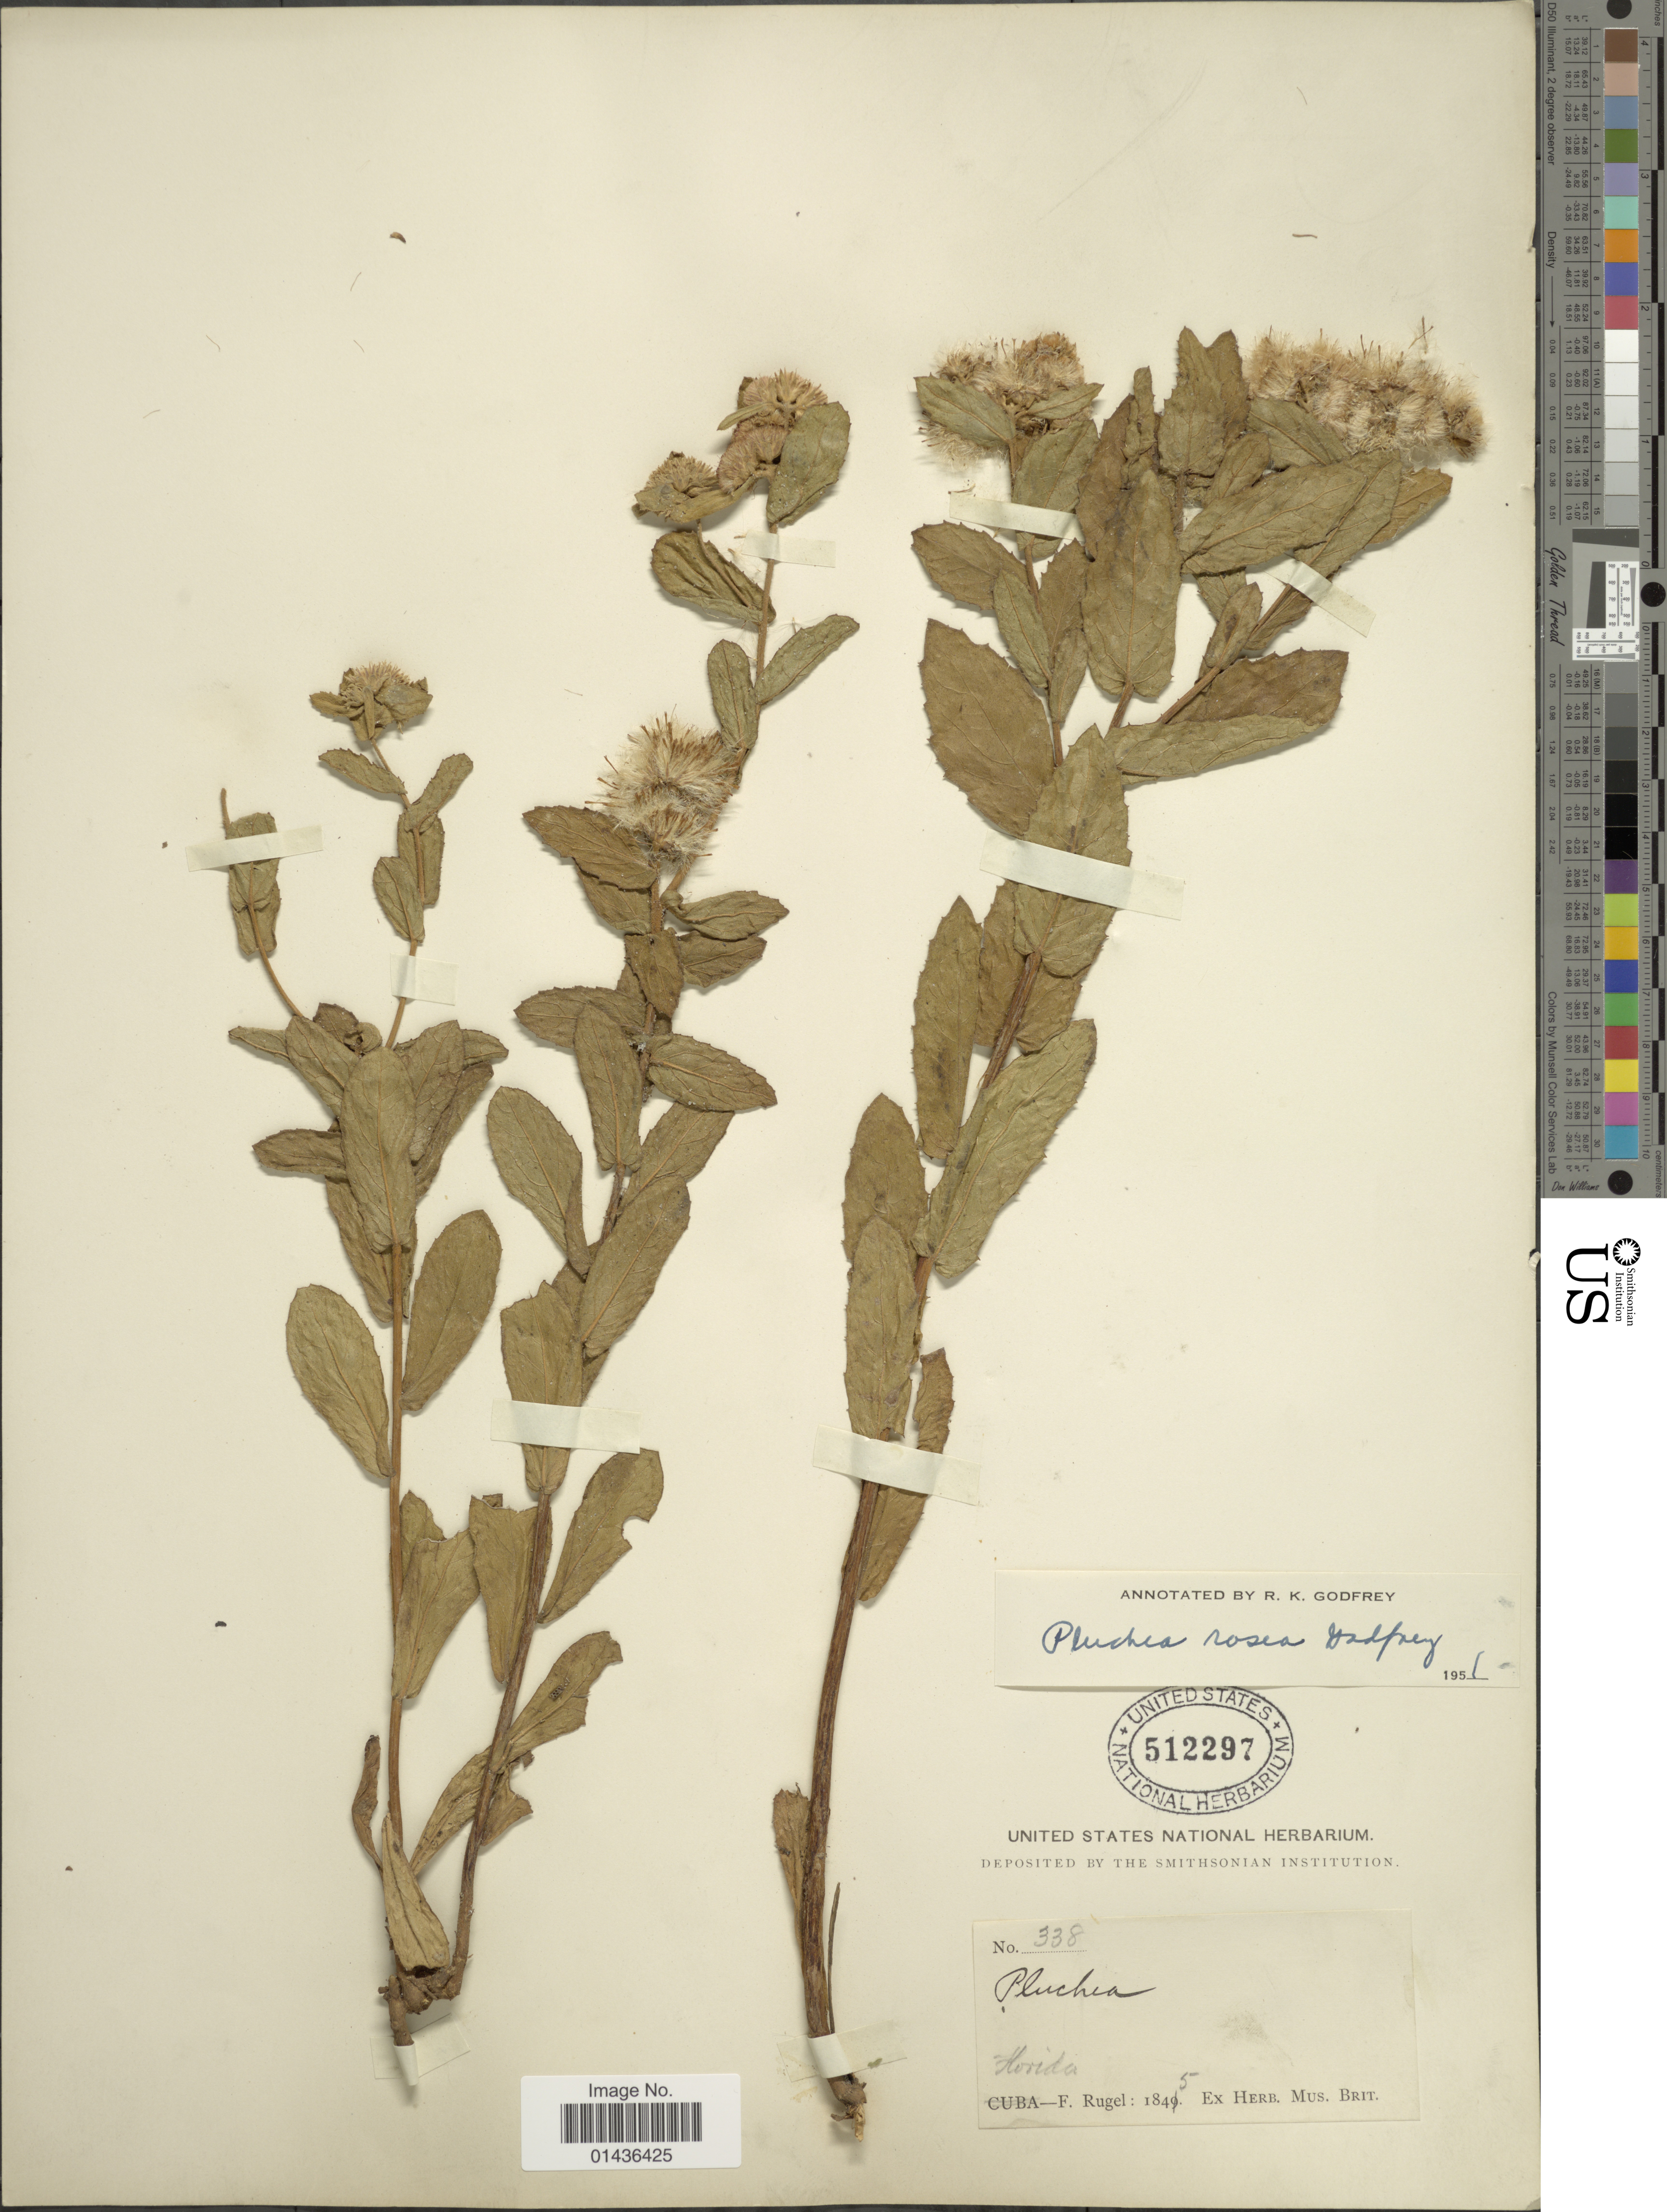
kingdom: Plantae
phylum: Tracheophyta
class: Magnoliopsida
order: Asterales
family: Asteraceae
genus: Pluchea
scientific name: Pluchea rosea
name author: R.K. Godfrey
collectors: F. Rugel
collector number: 338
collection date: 1845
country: United States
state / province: Florida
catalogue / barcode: US 512297